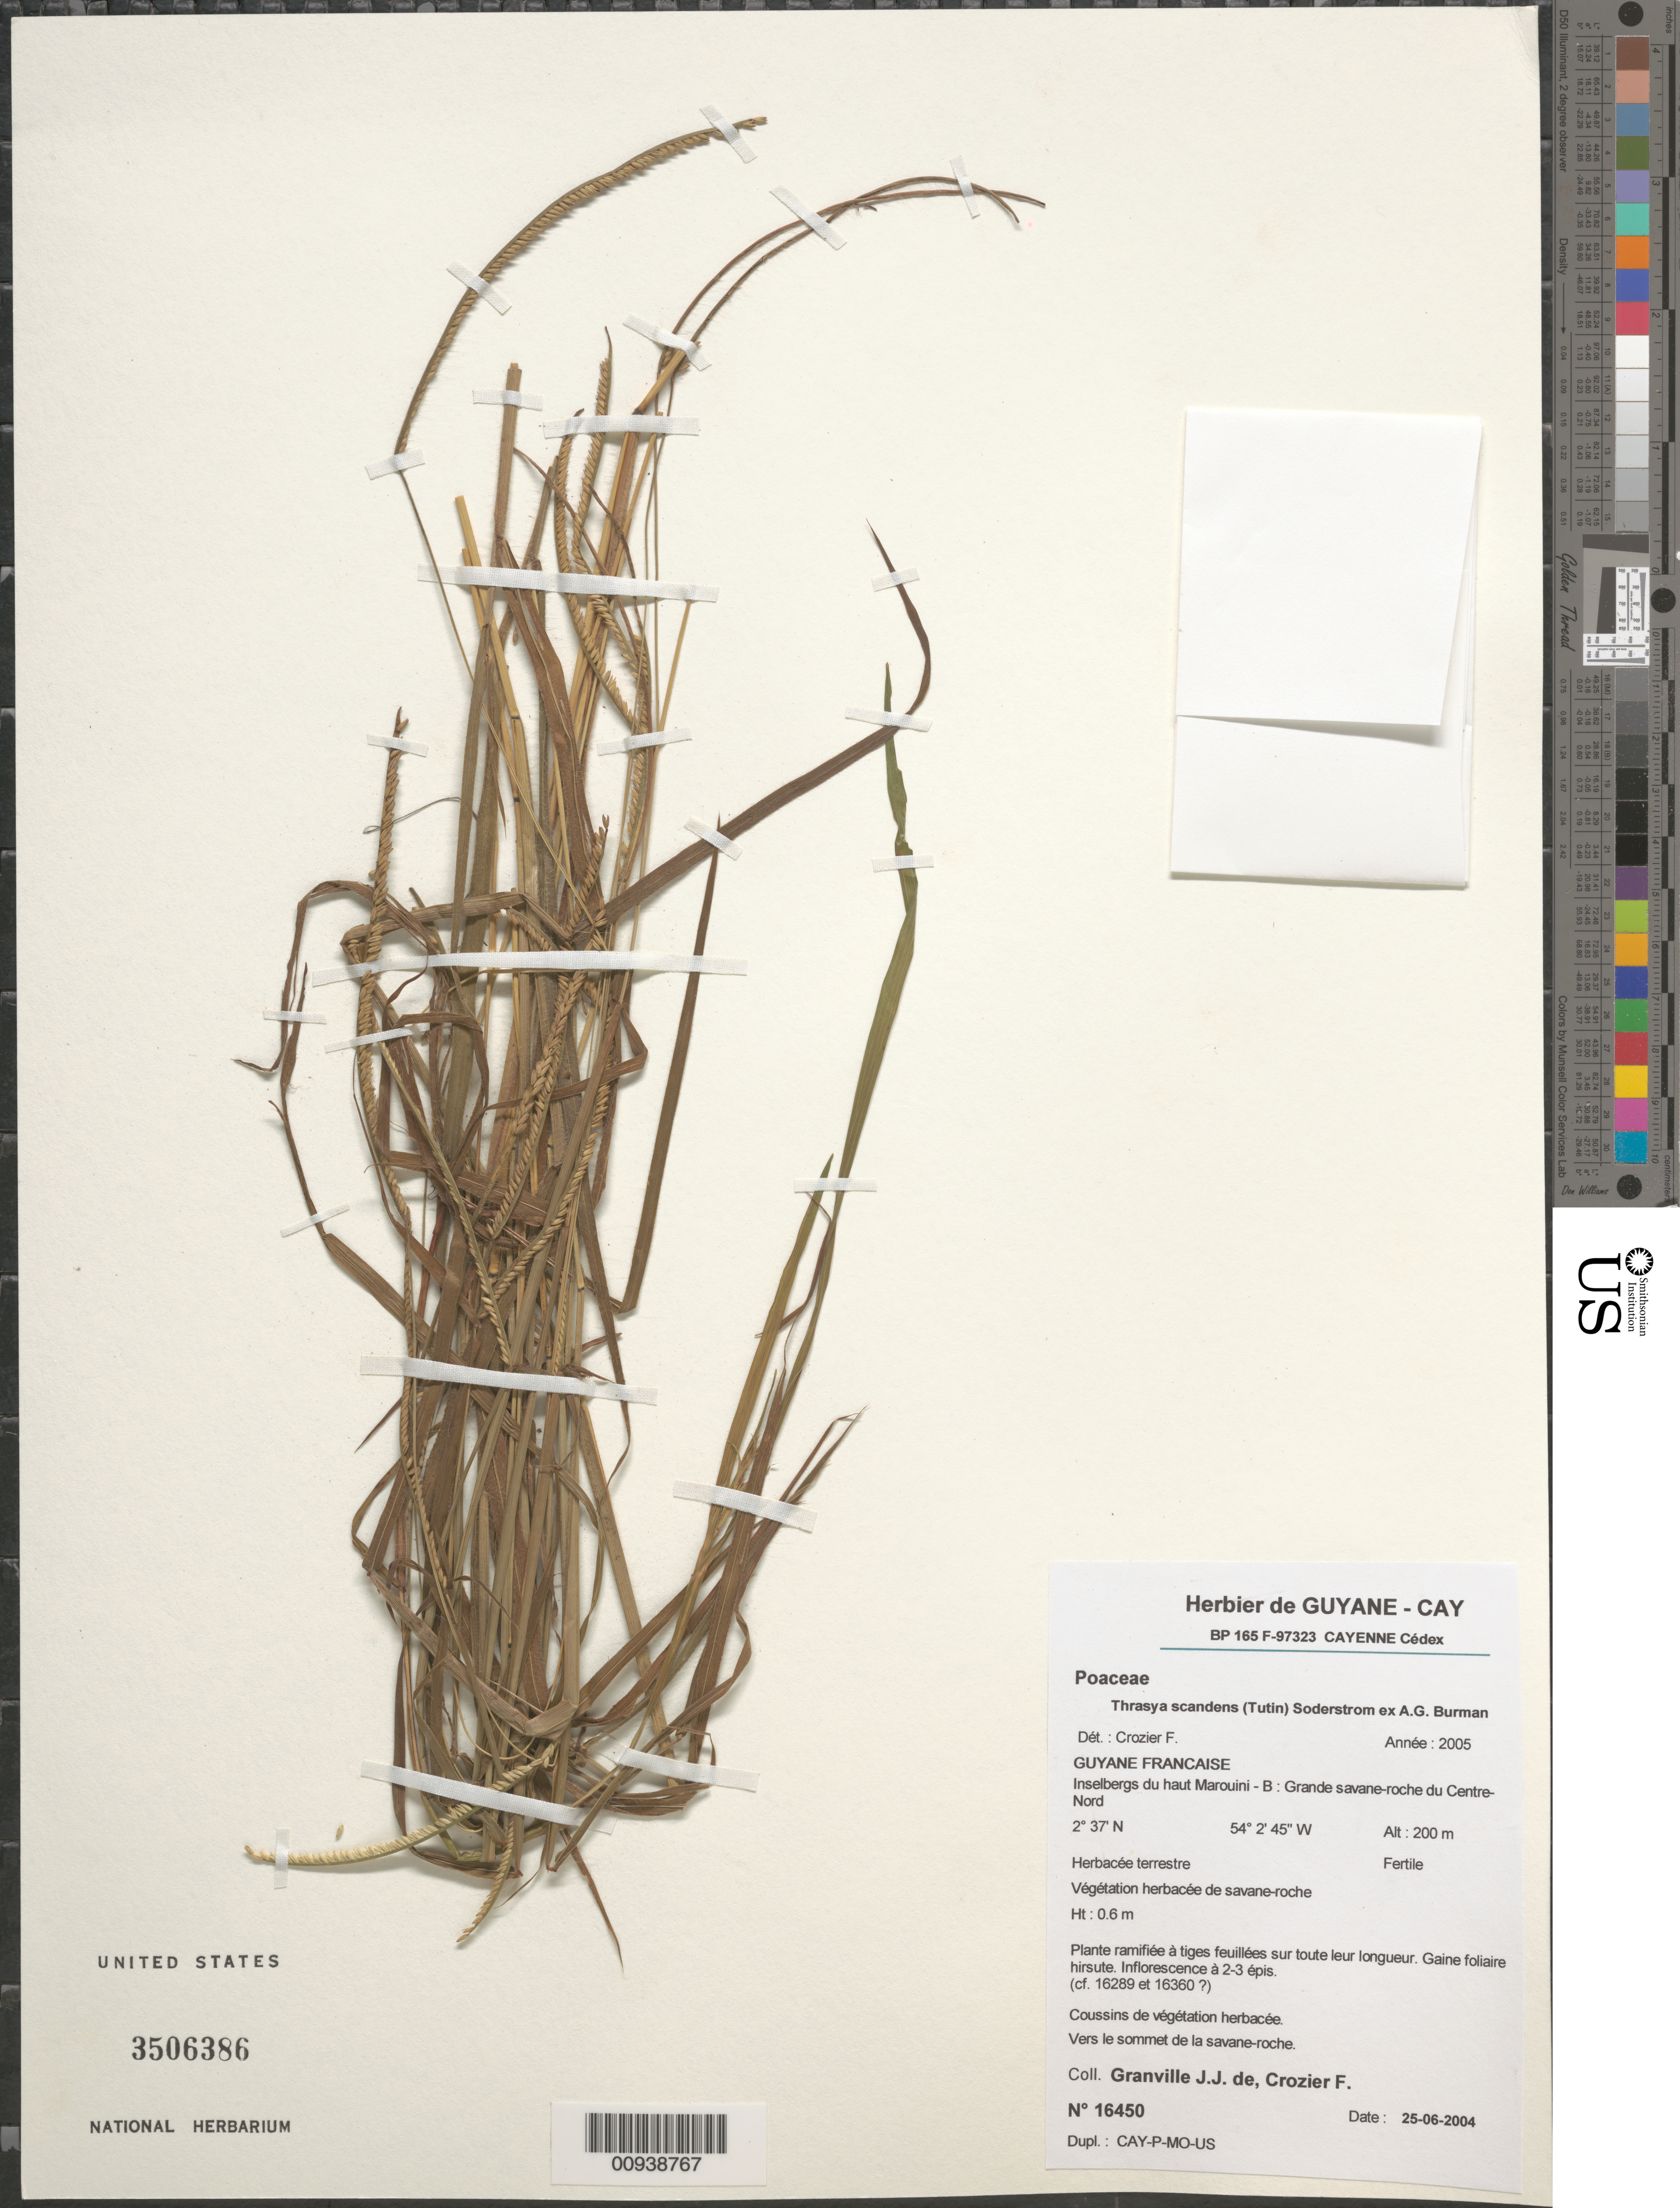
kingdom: Plantae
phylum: Tracheophyta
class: Liliopsida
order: Poales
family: Poaceae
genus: Thrasya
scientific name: Thrasya scandens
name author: (Tutin) Soderstr. ex A.G. Burm.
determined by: Crozier, F.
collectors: J.-J. de Granville & F. Crozier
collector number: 16450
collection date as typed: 25-Jun-04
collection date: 2004-06-25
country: French Guiana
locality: Haut Marouini-B; grande savane-roche du Centre-Nord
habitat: Végétation herbacée de savane-roche, vers le sommet de la savane-roche; coussins de végétation herbacée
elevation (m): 200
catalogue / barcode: US 3506386